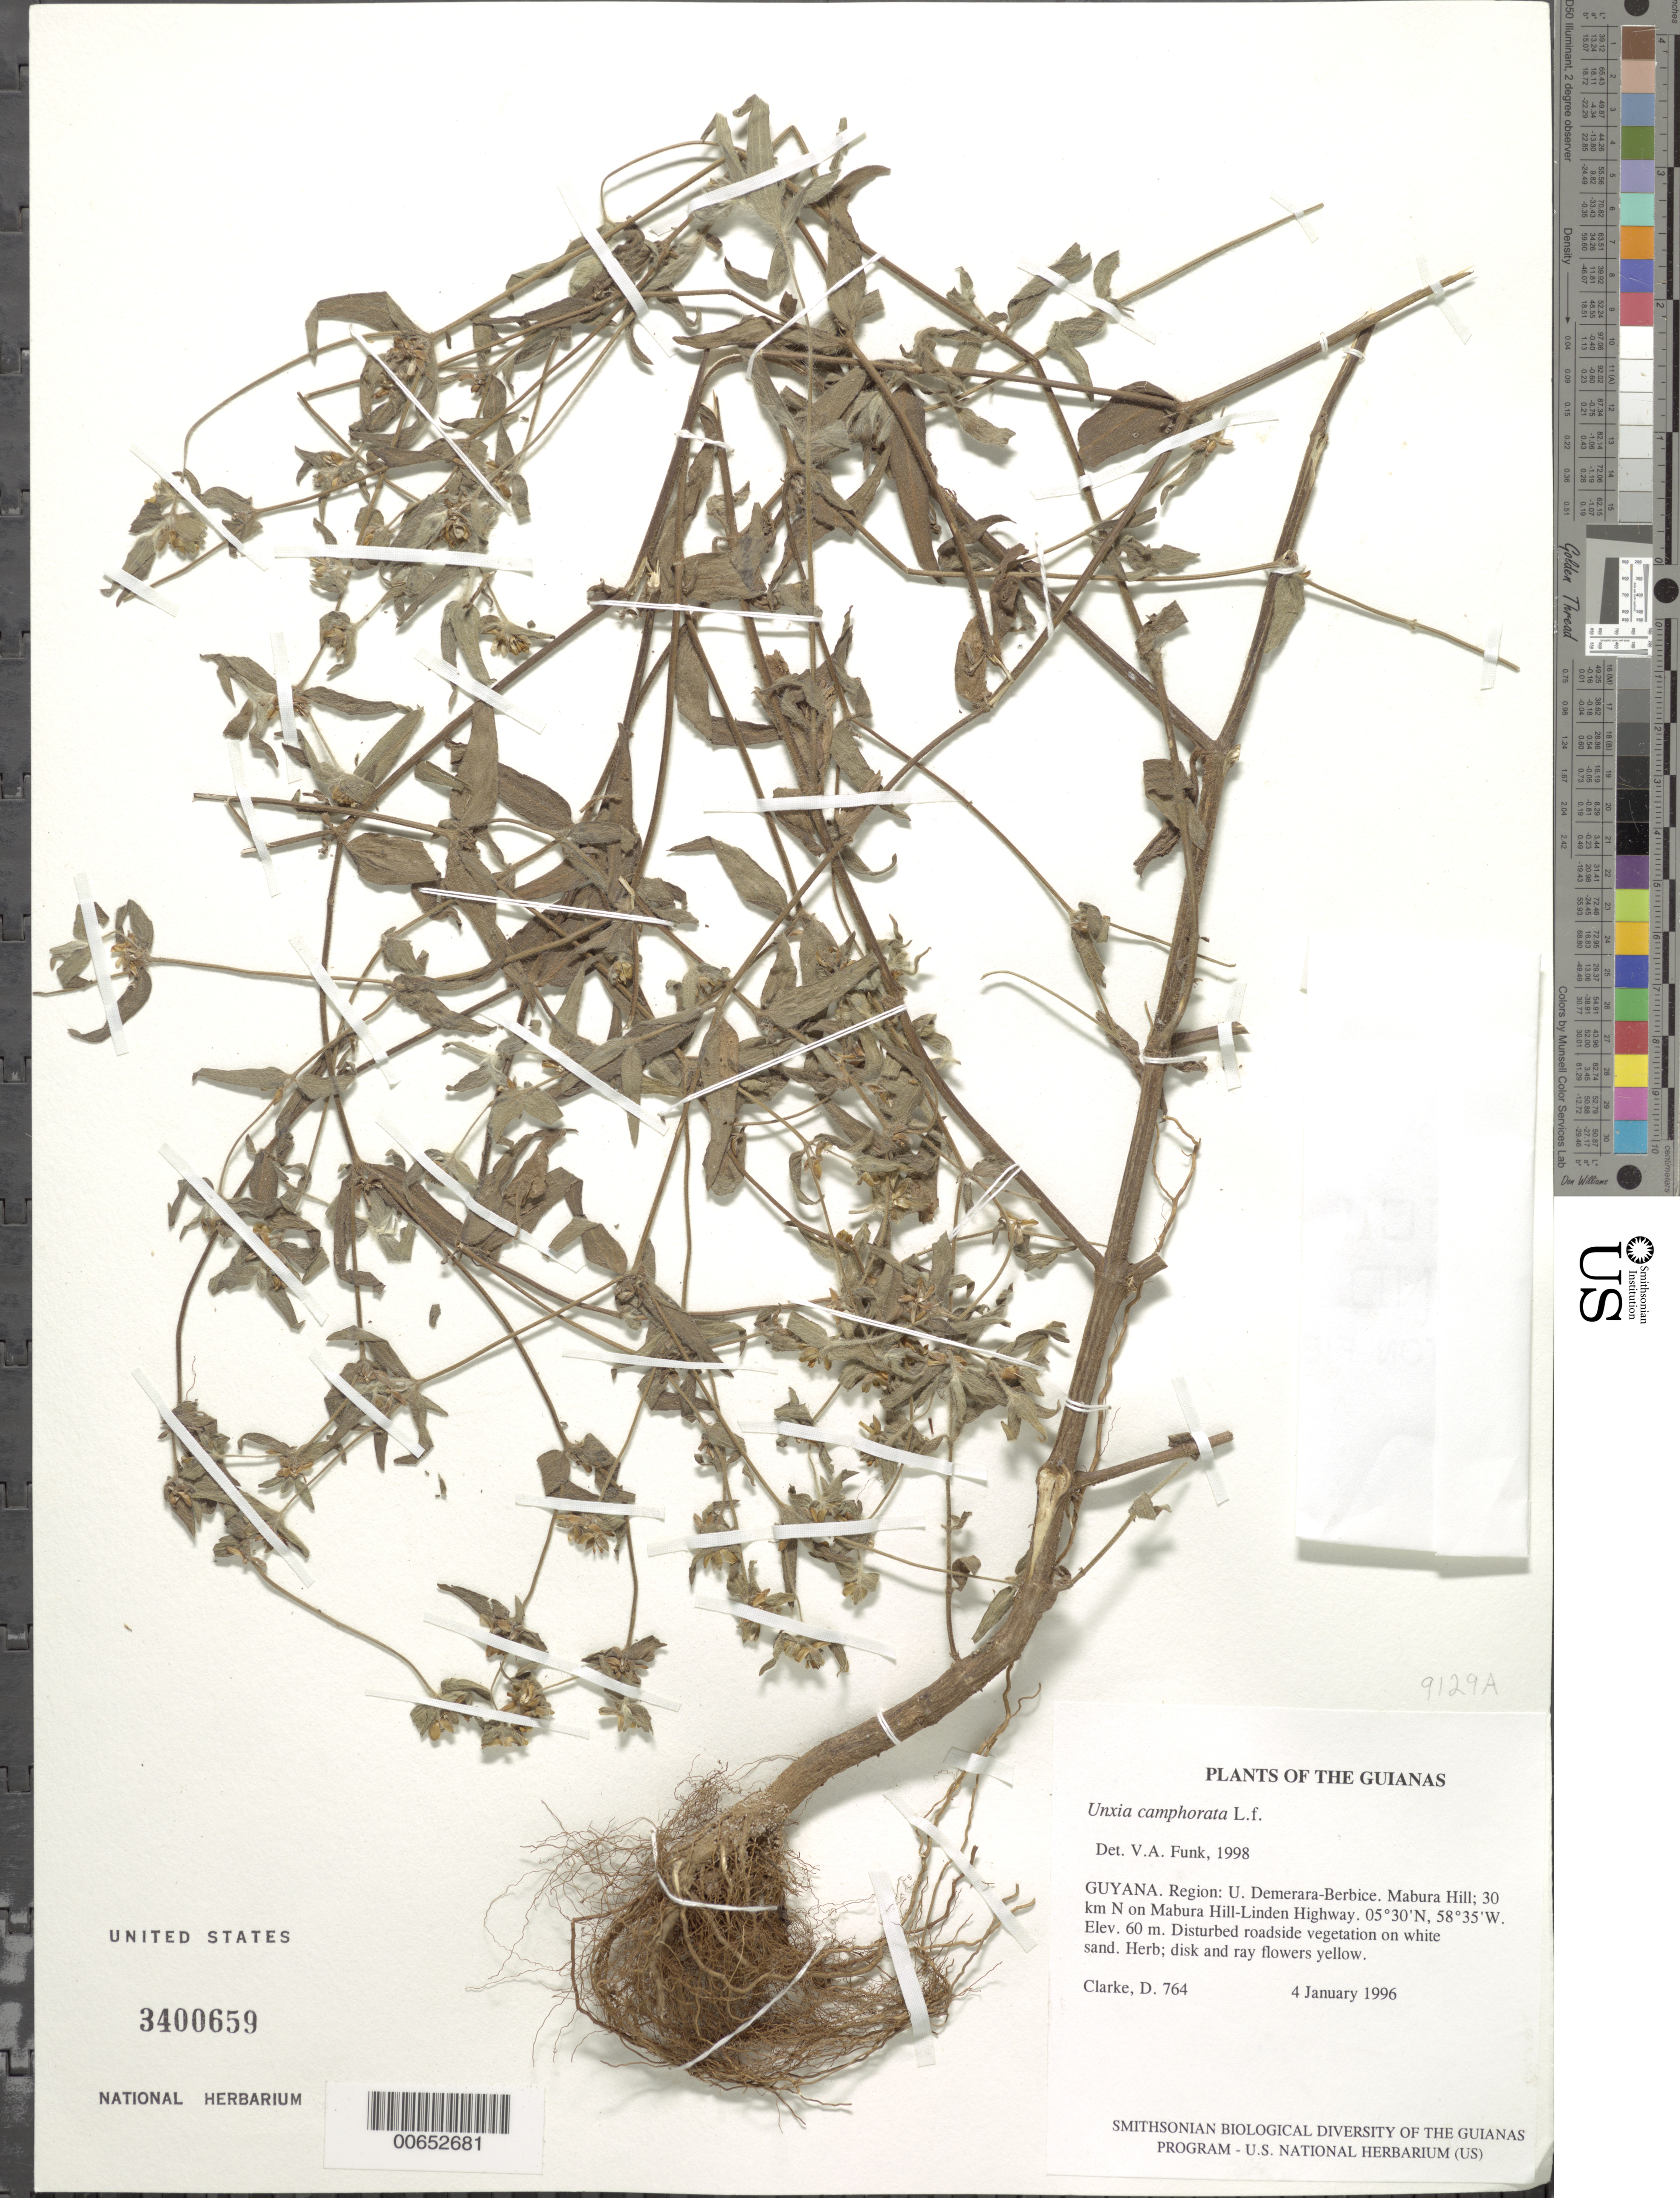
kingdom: Plantae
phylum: Tracheophyta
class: Magnoliopsida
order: Asterales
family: Asteraceae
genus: Unxia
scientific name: Unxia camphorata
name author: L. f.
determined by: Funk, Vicki A., (BOT), Smithsonian Institution - National Museum of Natural History (UNITED STATES)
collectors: H. D. Clarke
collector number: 764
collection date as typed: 4 January 1996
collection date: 1996-01-04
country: Guyana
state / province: U. Demerara-Berbice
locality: Mabura Hill; 30 km N on Mabura Hill-Linden Highway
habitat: Disturbed roadside vegetation on white sand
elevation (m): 60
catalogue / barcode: US 3400659